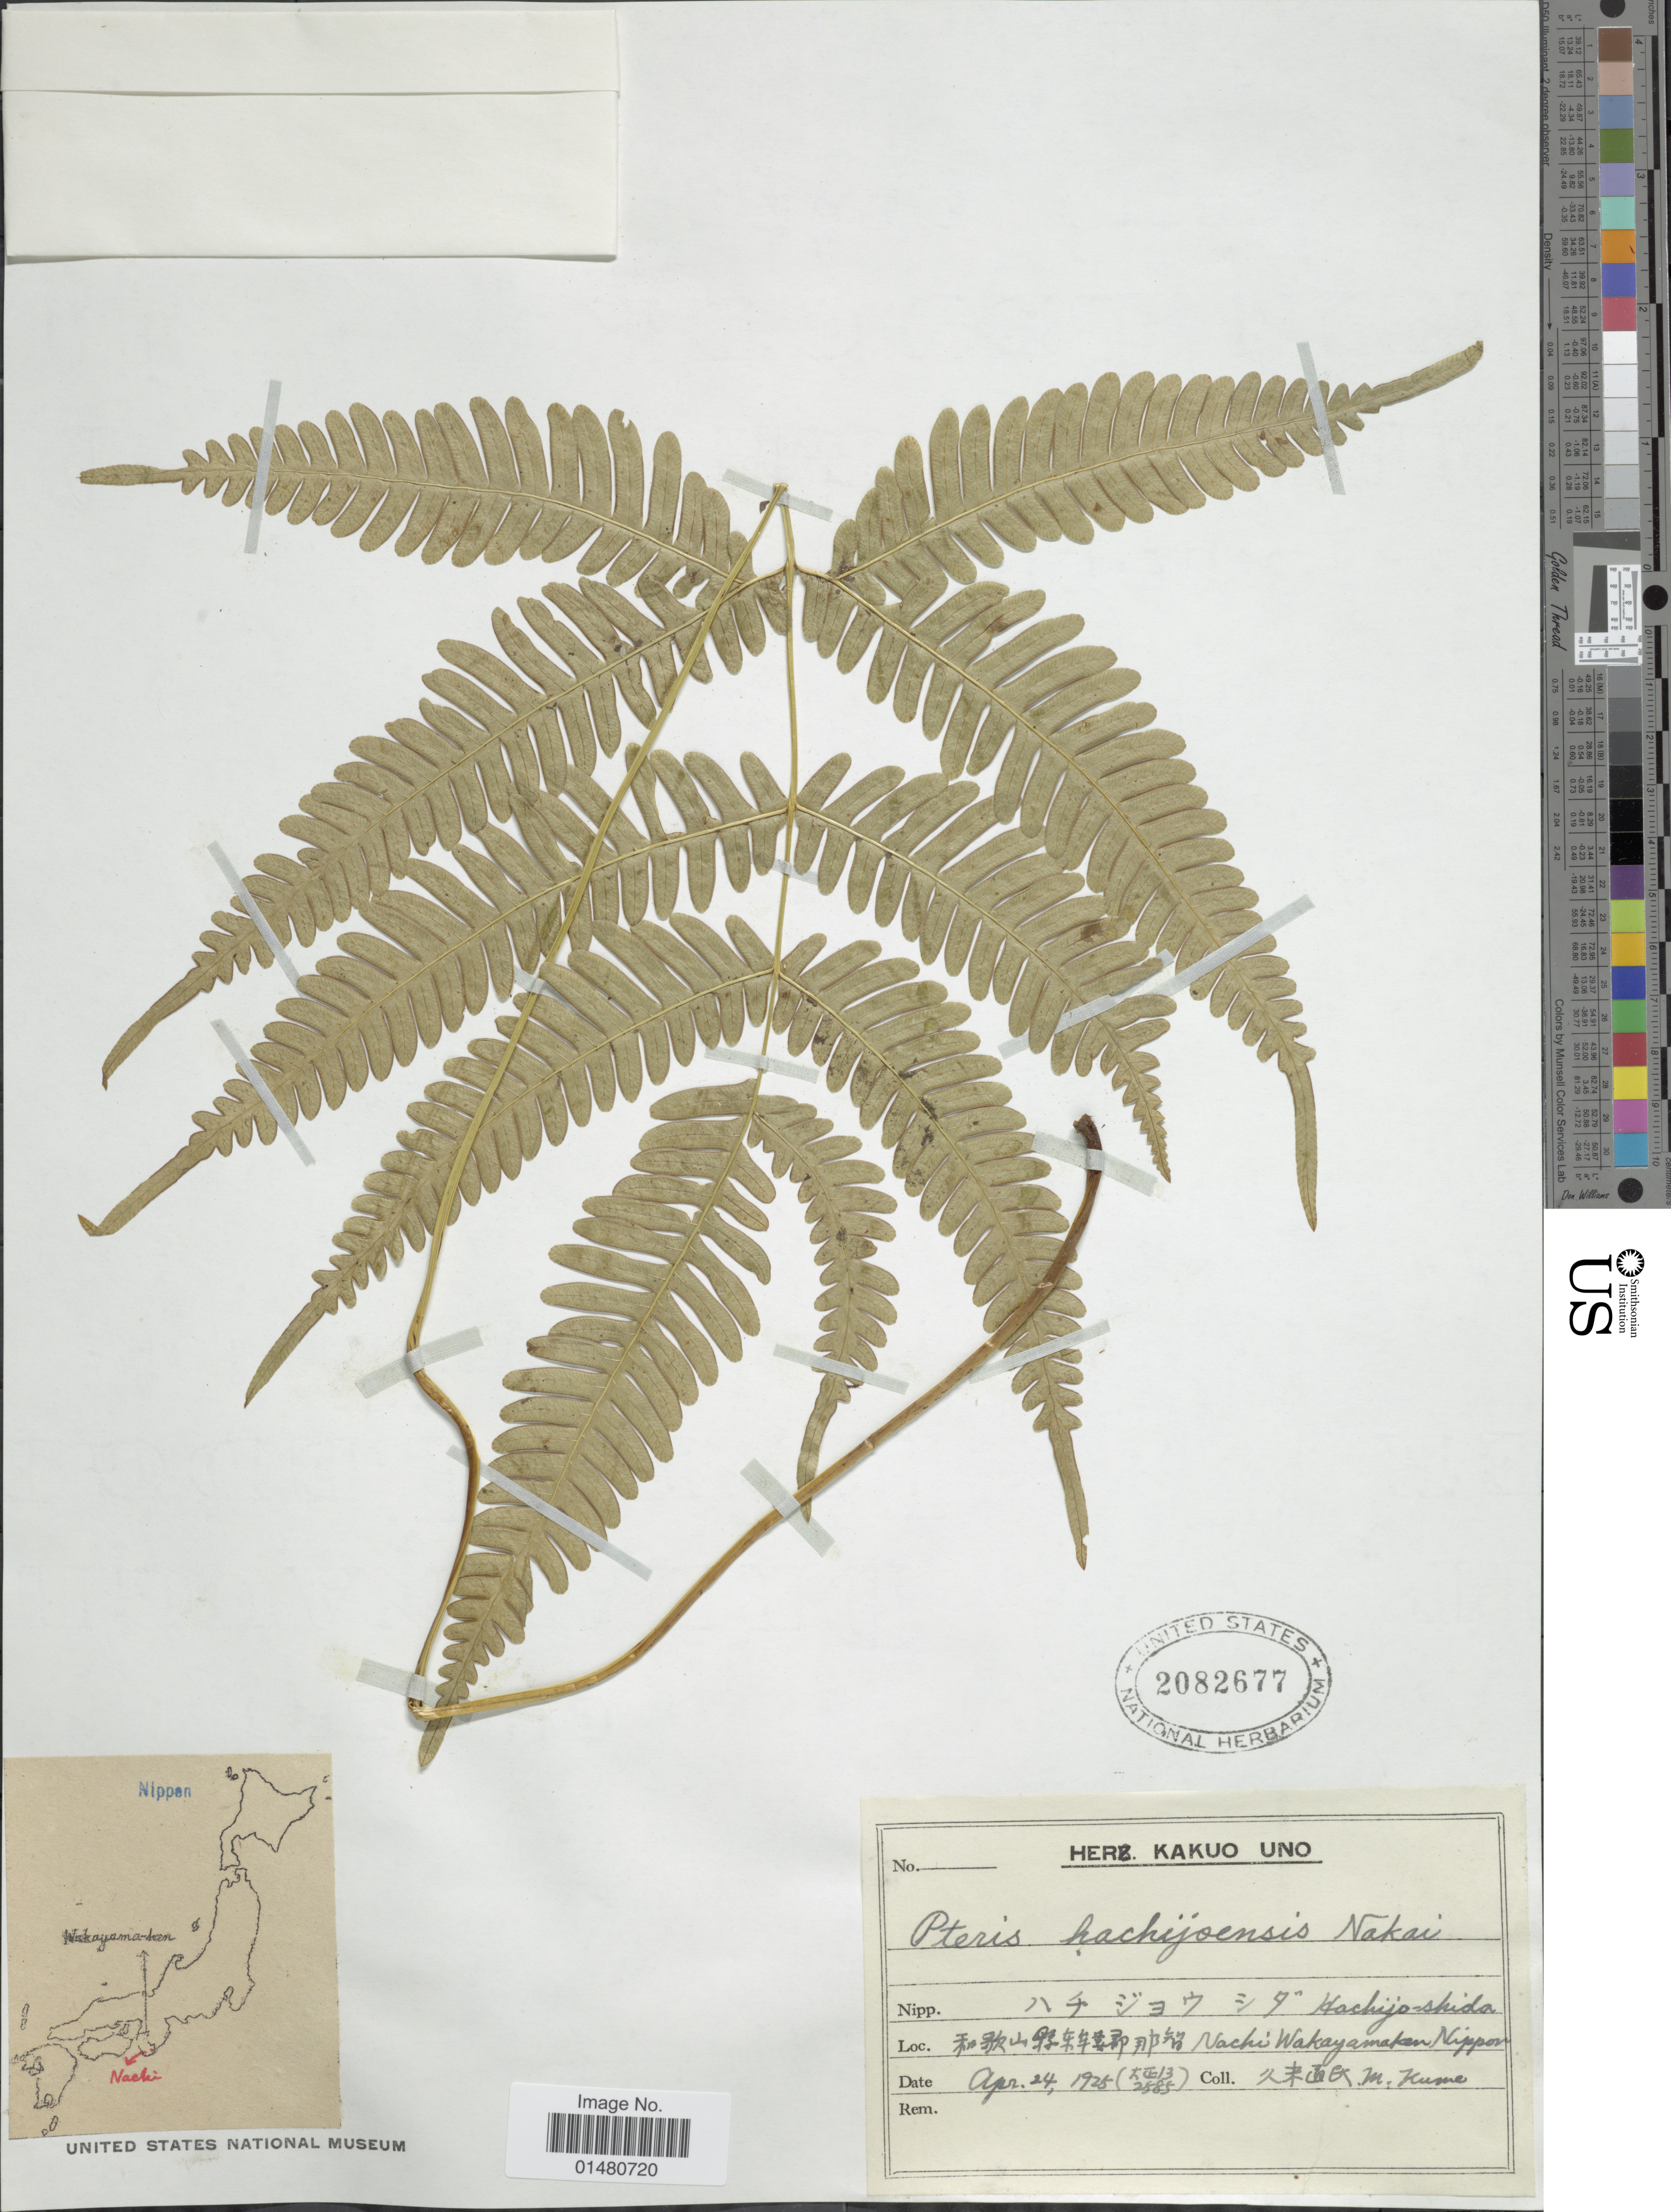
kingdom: Plantae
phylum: Tracheophyta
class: Polypodiopsida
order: Polypodiales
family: Pteridaceae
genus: Pteris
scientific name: Pteris hachijoensis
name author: Nakai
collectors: M. Kume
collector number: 132585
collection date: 1925-04-24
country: Japan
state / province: Wakayama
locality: Nachi Wakayamaken Nippon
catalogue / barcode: US 2082677